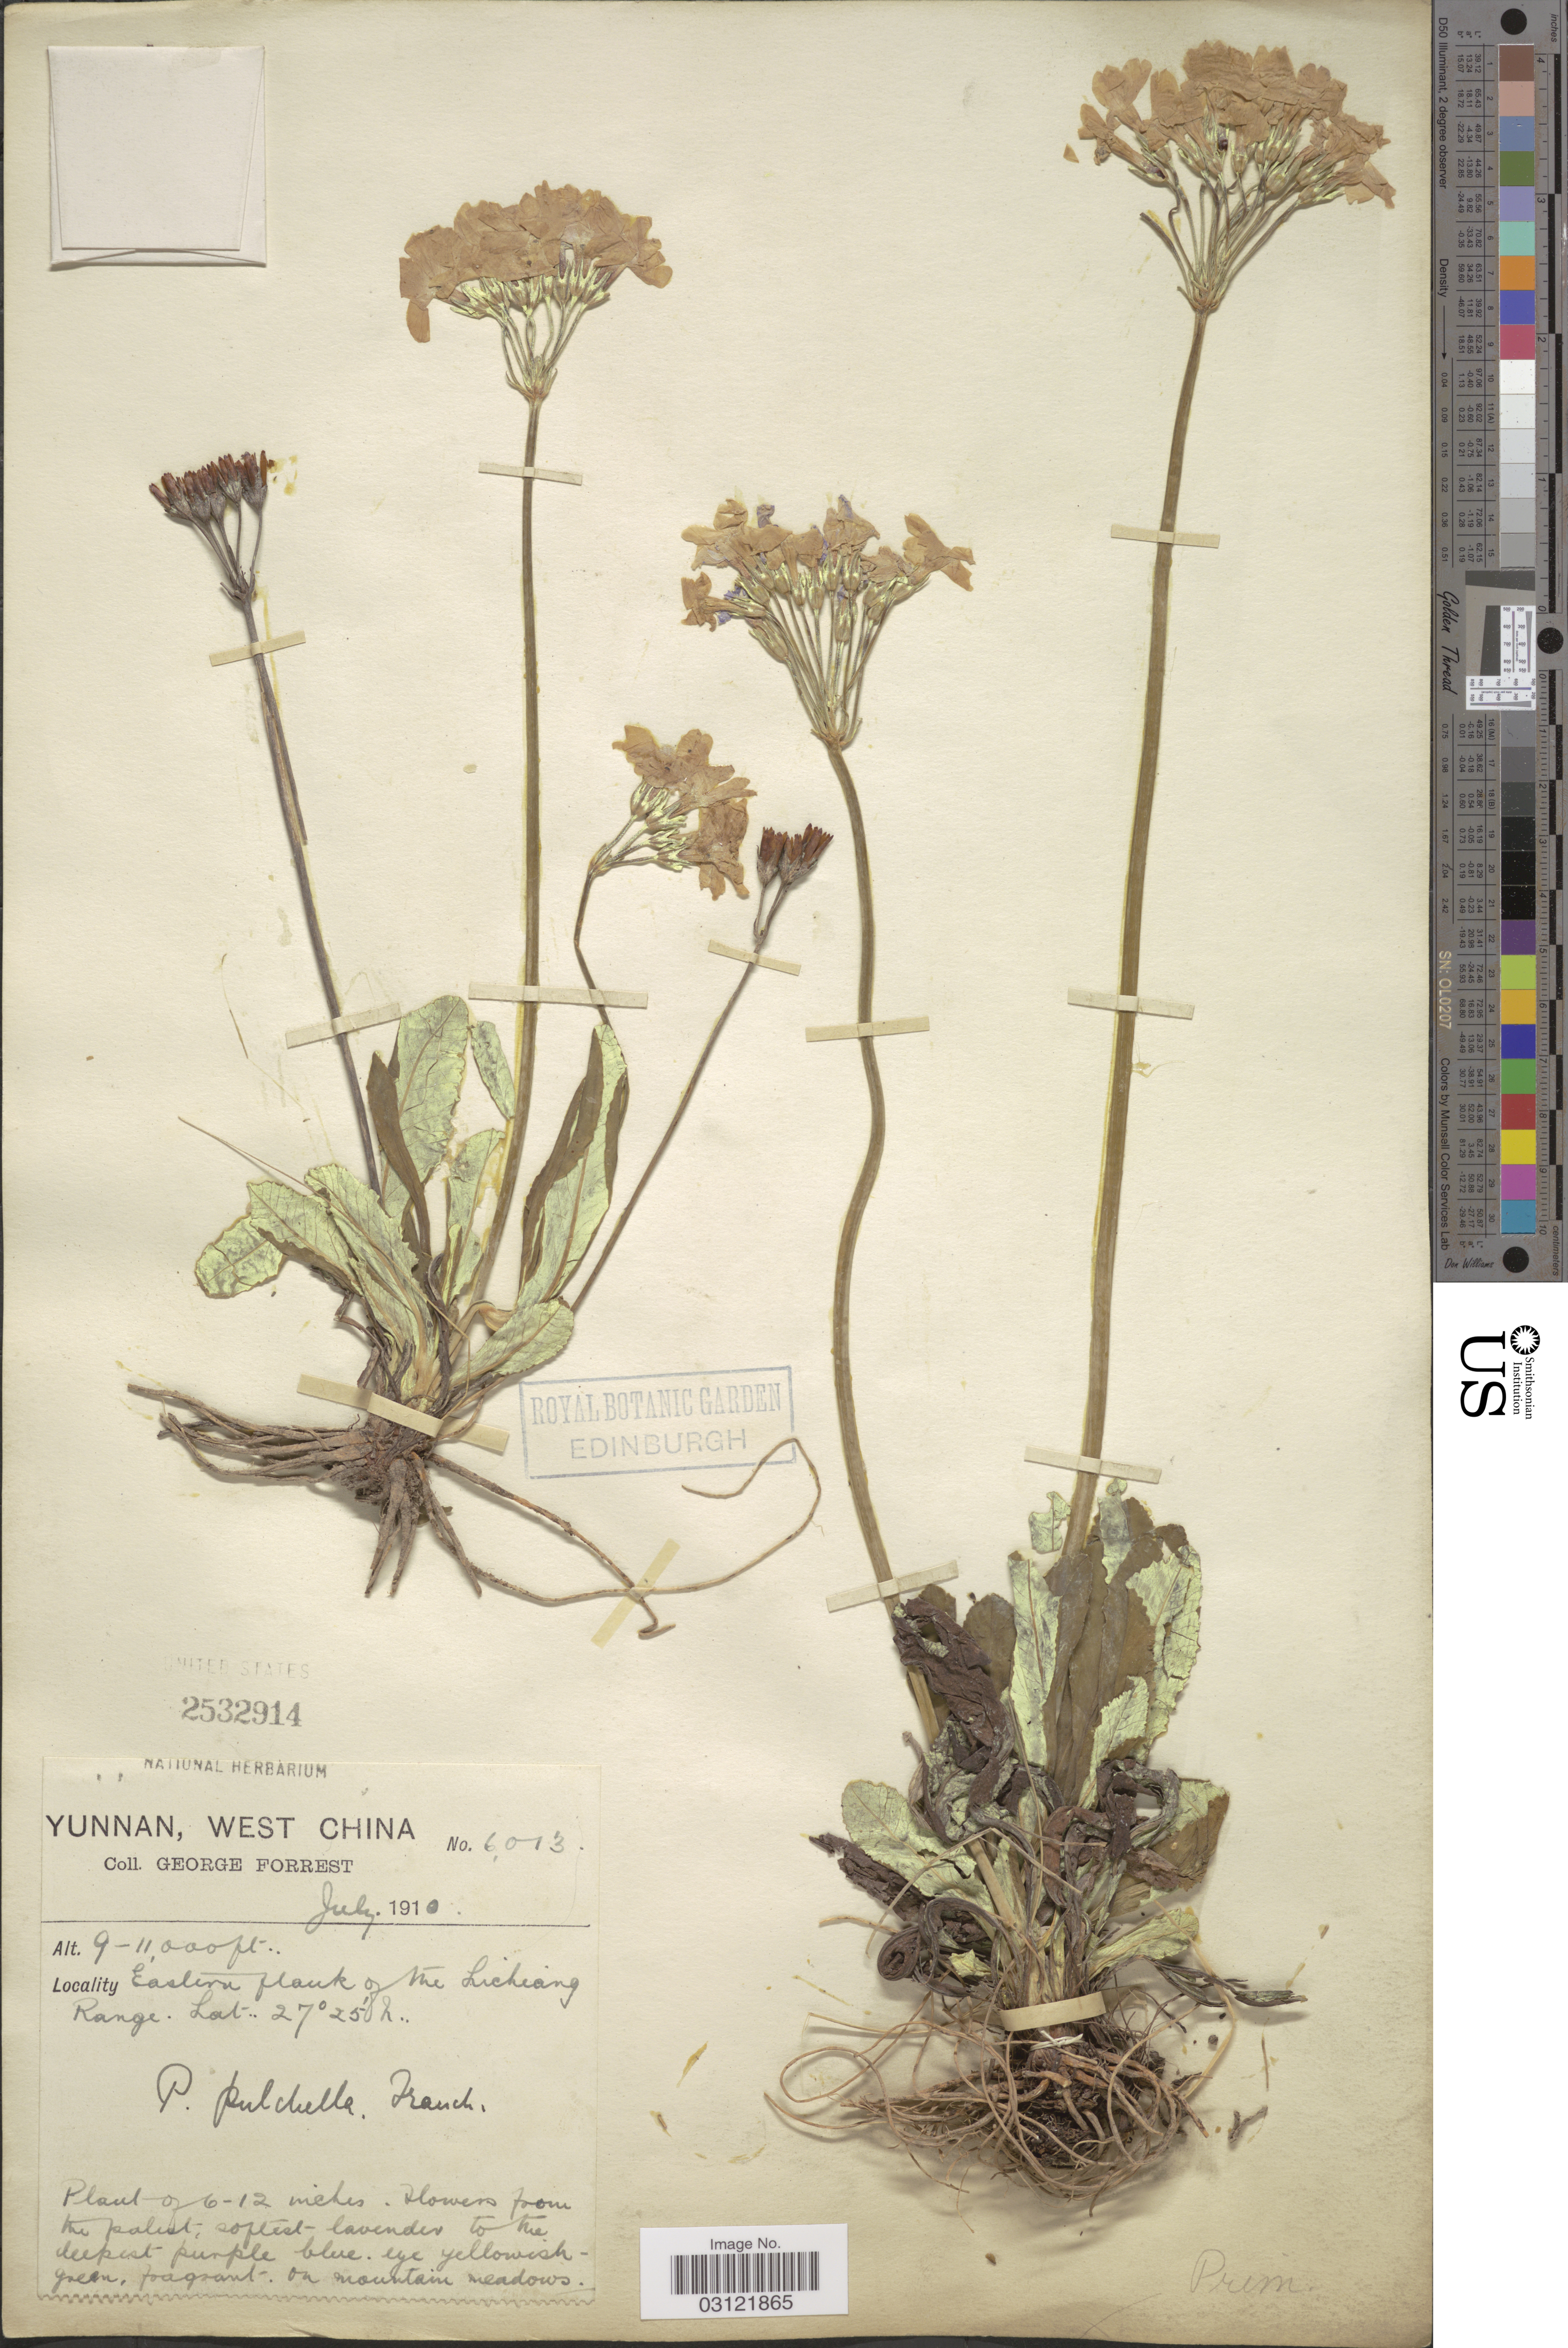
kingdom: Plantae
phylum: Tracheophyta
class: Magnoliopsida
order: Ericales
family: Primulaceae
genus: Primula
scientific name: Primula pulchella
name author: Franch.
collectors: G. Forrest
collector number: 6013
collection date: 1910-07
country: China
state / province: Yunnan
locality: West China. Eastern flank of the Lichiang Range.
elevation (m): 2743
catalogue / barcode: US 2532914